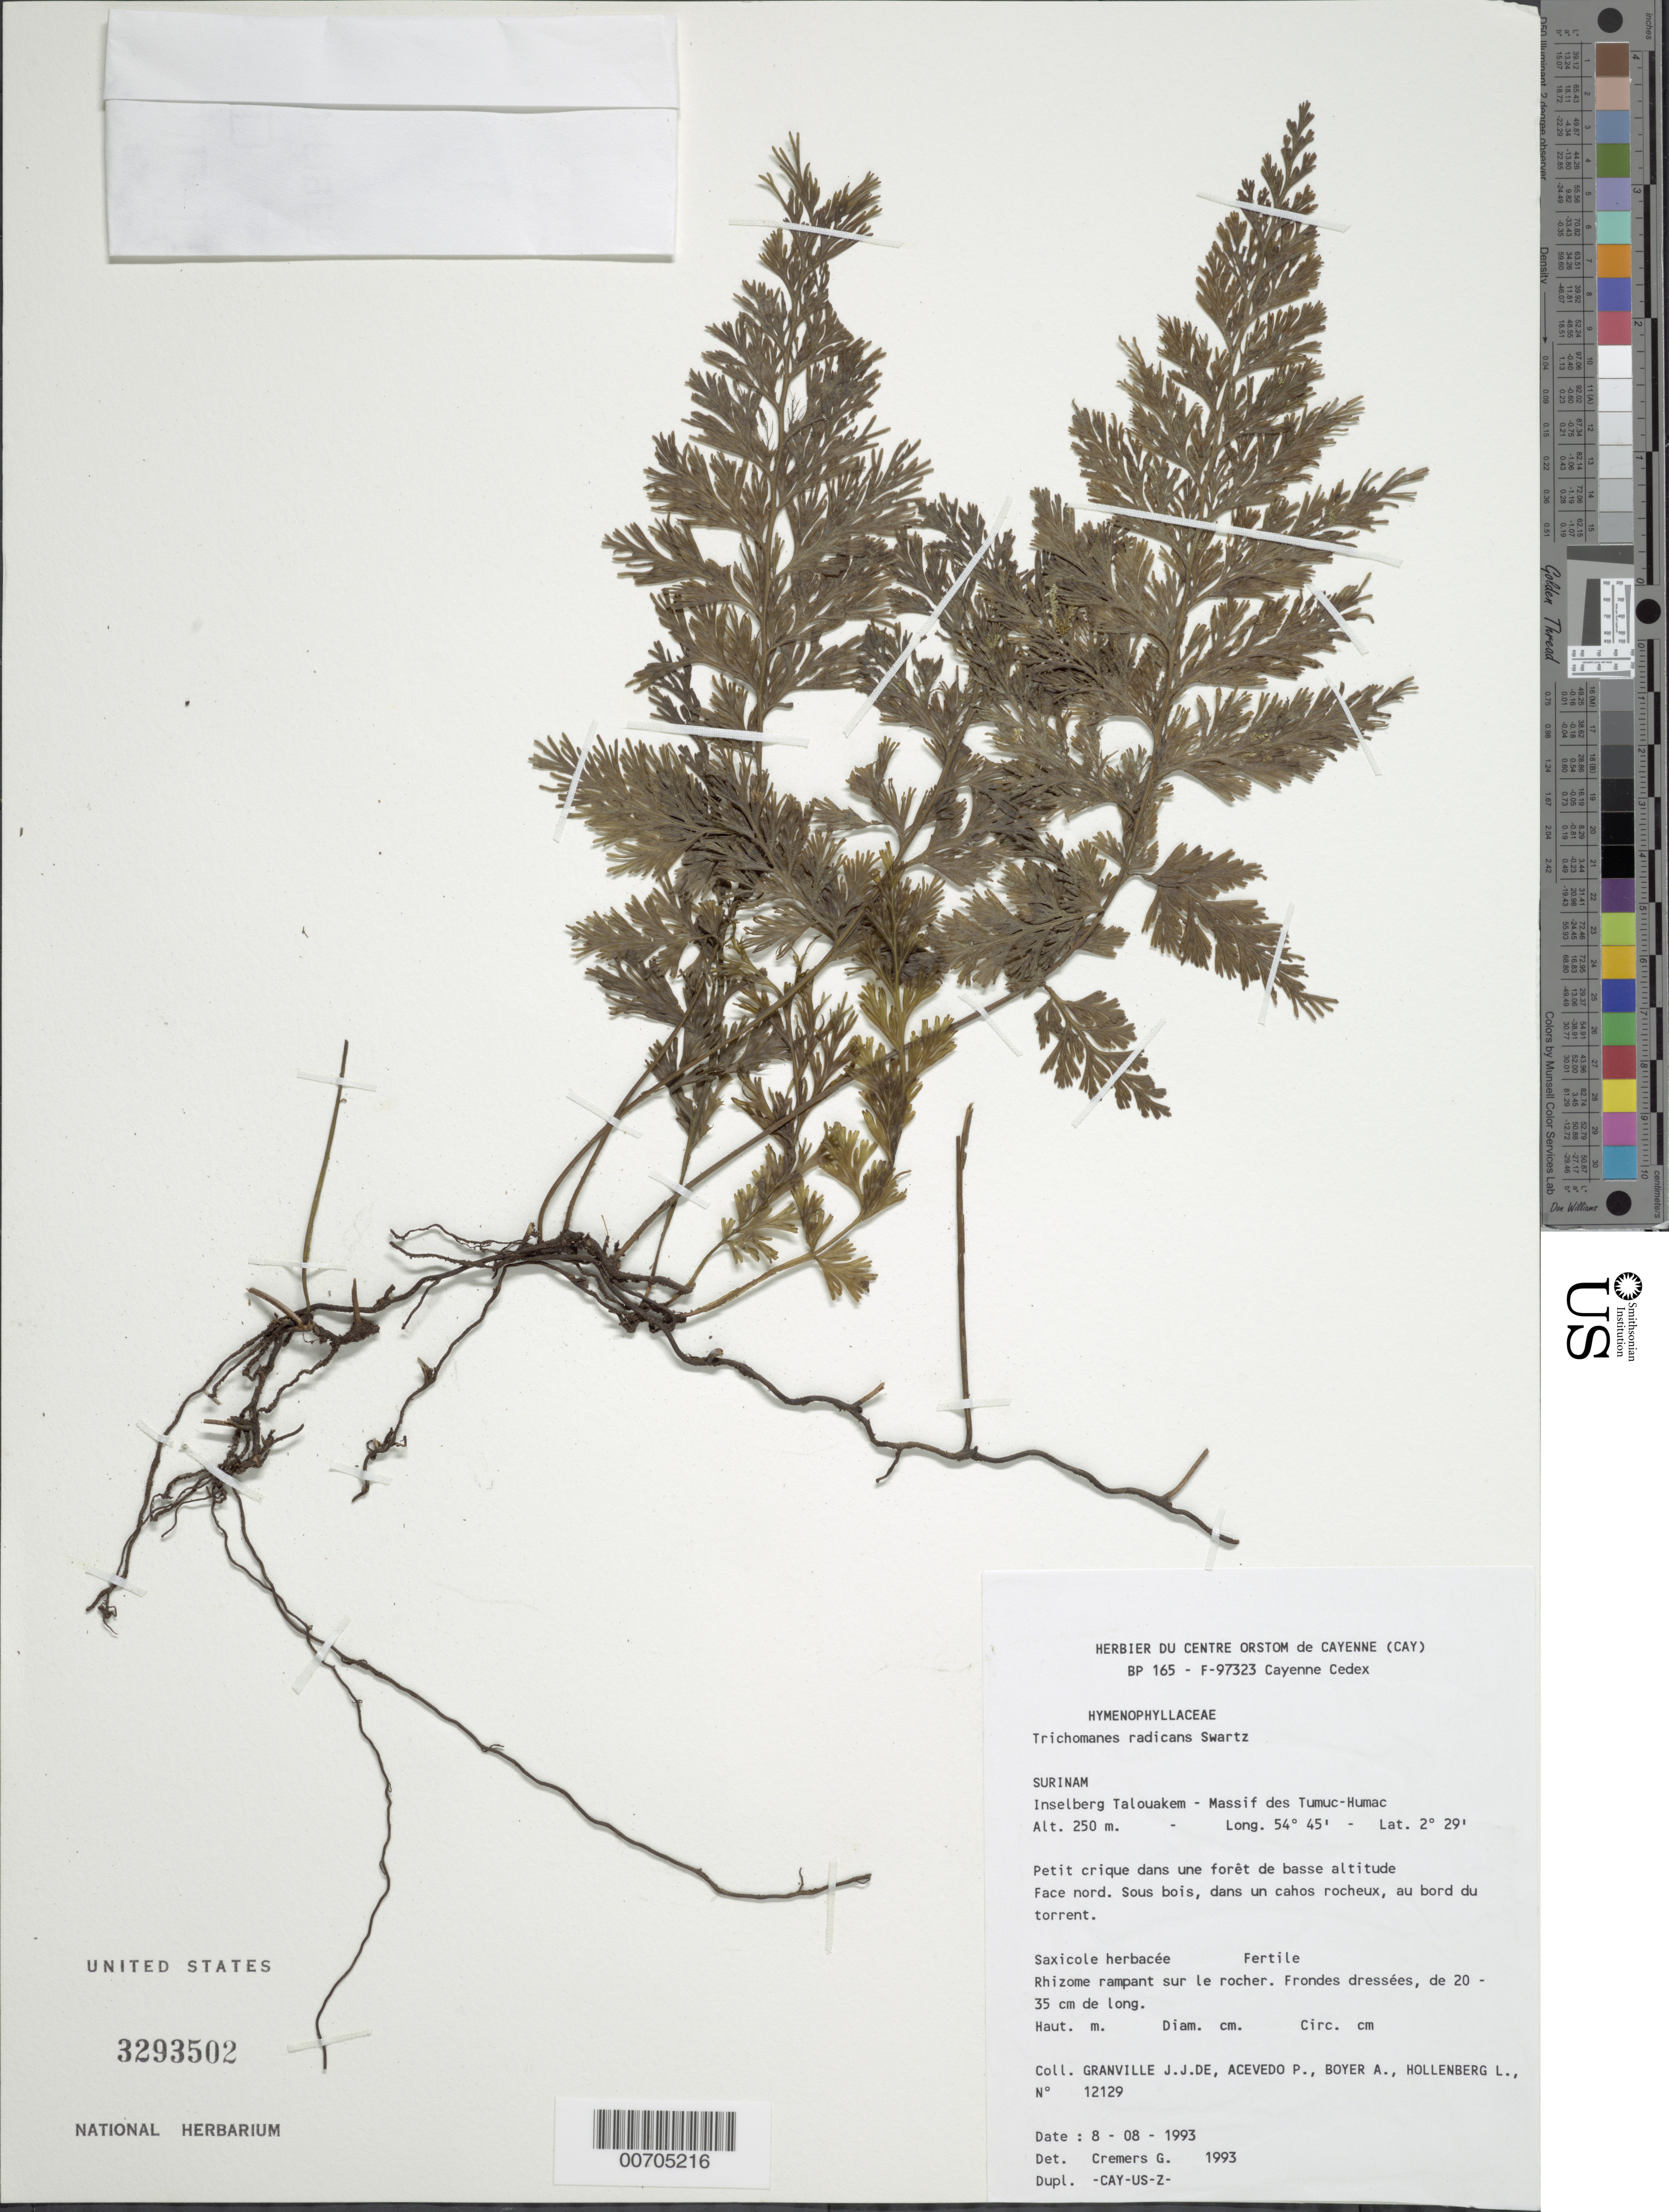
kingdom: Plantae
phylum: Tracheophyta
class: Polypodiopsida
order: Hymenophyllales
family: Hymenophyllaceae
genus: Vandenboschia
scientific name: Vandenboschia radicans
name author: (Sw.) Copel.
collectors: J.-J. de Granville, P. Acevedo-Rodr., A. Boyer & L. Hollenberg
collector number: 12129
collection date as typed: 8-Aug-93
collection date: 1993-08-08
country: Suriname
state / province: Sipaliwini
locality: Inselberg Talouakem, Massif des Tumuc-Humac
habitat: Small creek in low forest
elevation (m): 250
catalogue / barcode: US 3293502